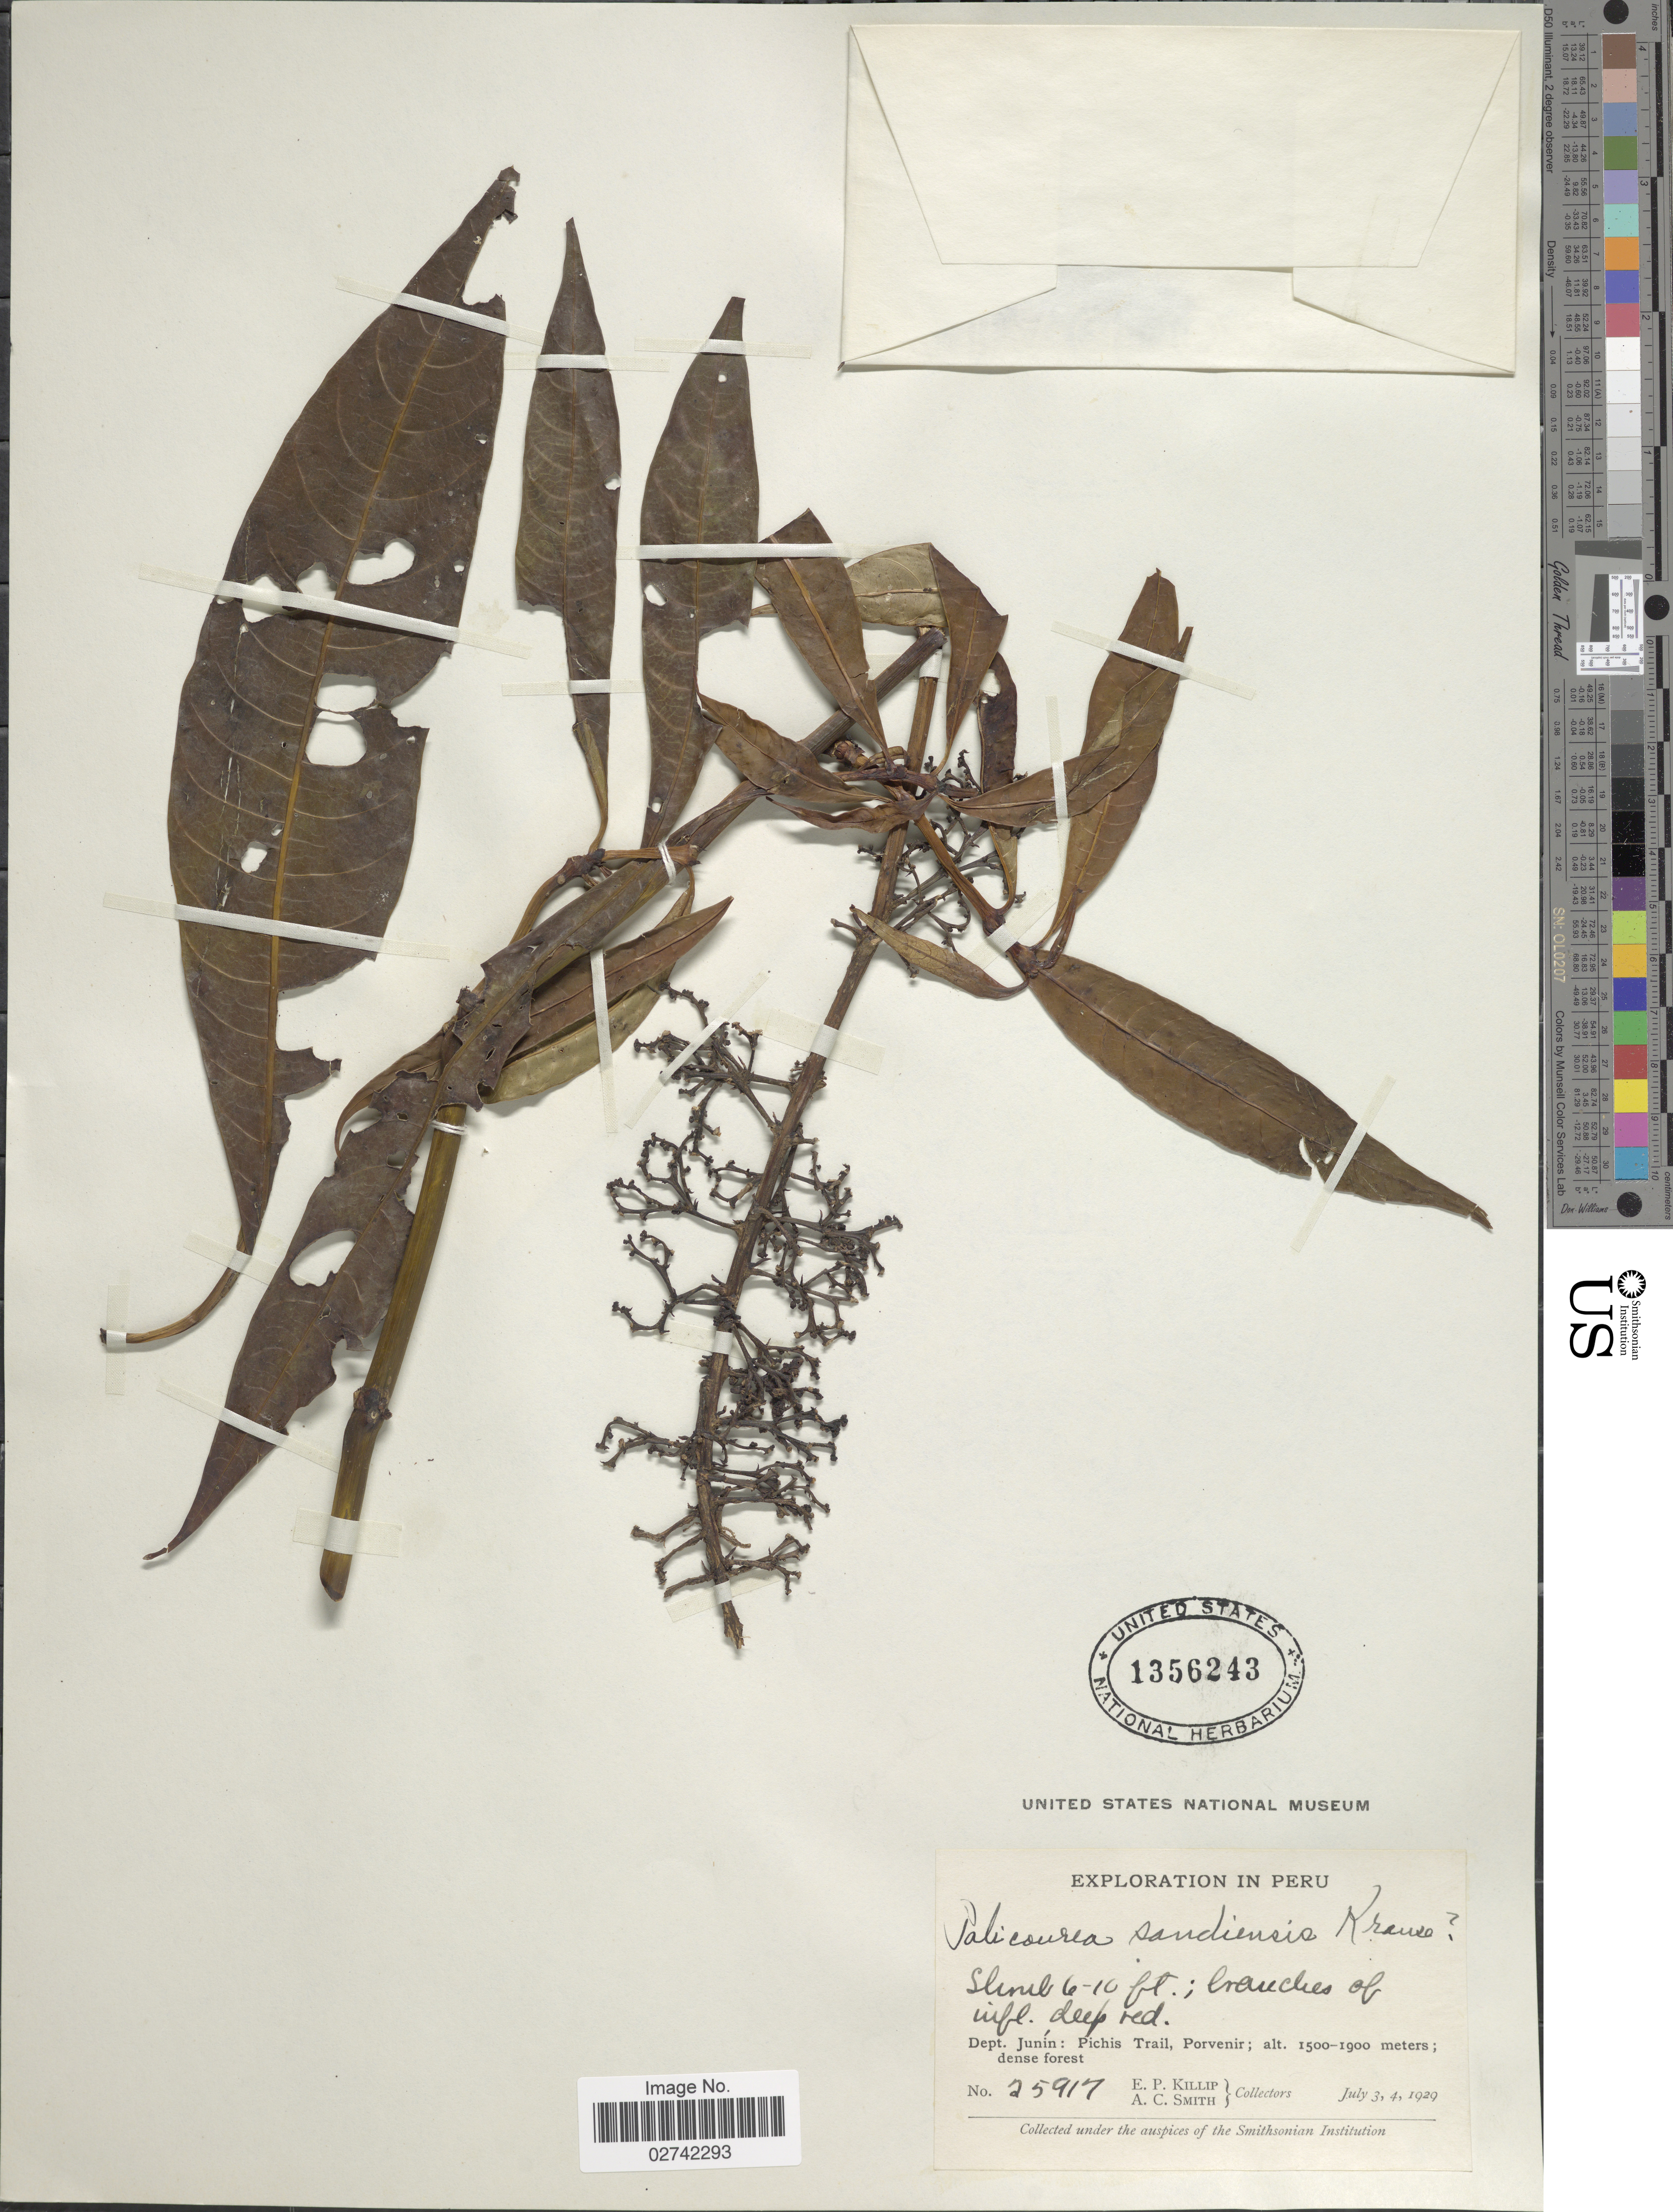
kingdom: Plantae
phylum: Tracheophyta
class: Magnoliopsida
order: Gentianales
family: Rubiaceae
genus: Palicourea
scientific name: Palicourea sandiensis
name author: K. Krause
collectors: E. P. Killip & A. C. Smith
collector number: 25917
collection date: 1929-07-03/1929-07-04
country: Peru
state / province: Junín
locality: Pichis Trail, Porvenir.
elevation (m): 1500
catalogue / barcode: US 1356243